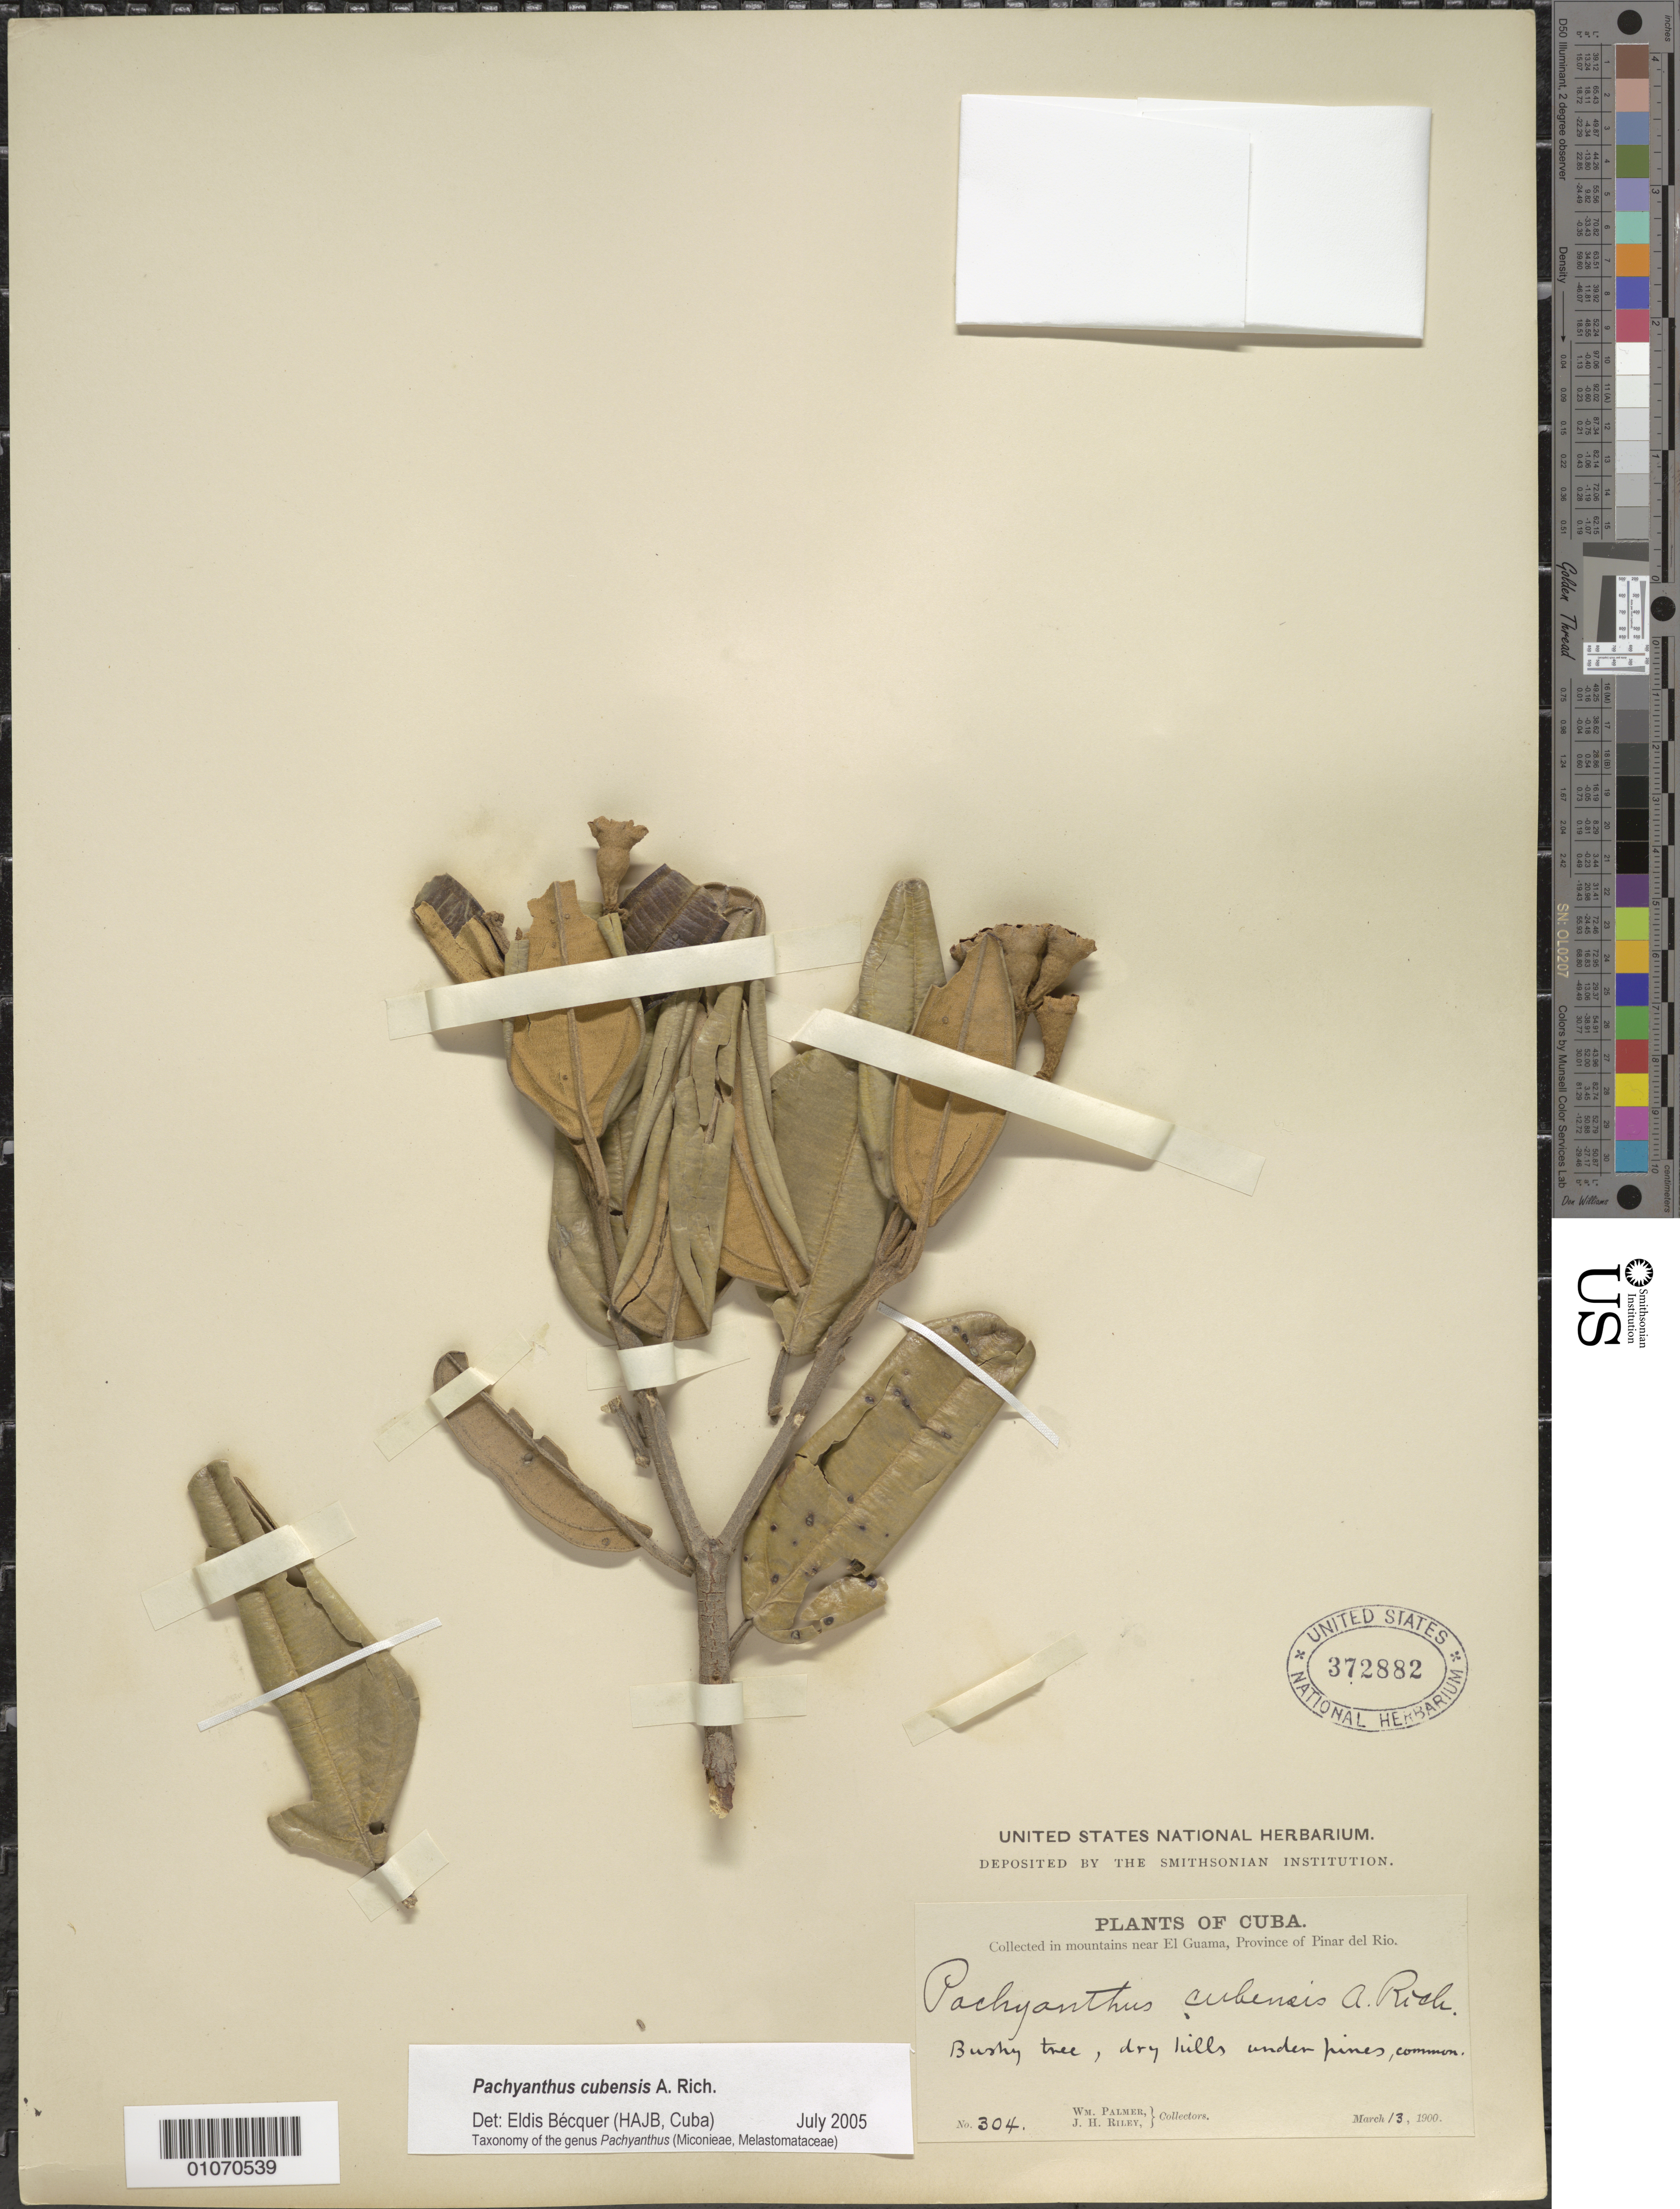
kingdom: Plantae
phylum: Tracheophyta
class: Magnoliopsida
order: Myrtales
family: Melastomataceae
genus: Pachyanthus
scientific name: Pachyanthus cubensis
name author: A. Rich.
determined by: Bécquer Granados, E. R., (HAJB)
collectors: W. Palmer & J. H. Riley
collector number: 304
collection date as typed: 13 Mar 1900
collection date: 1900-03-13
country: Cuba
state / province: Pinar del Río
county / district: Dry forest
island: Cuba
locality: El Guama, near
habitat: Dry hills under pines, common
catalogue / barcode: US 372882